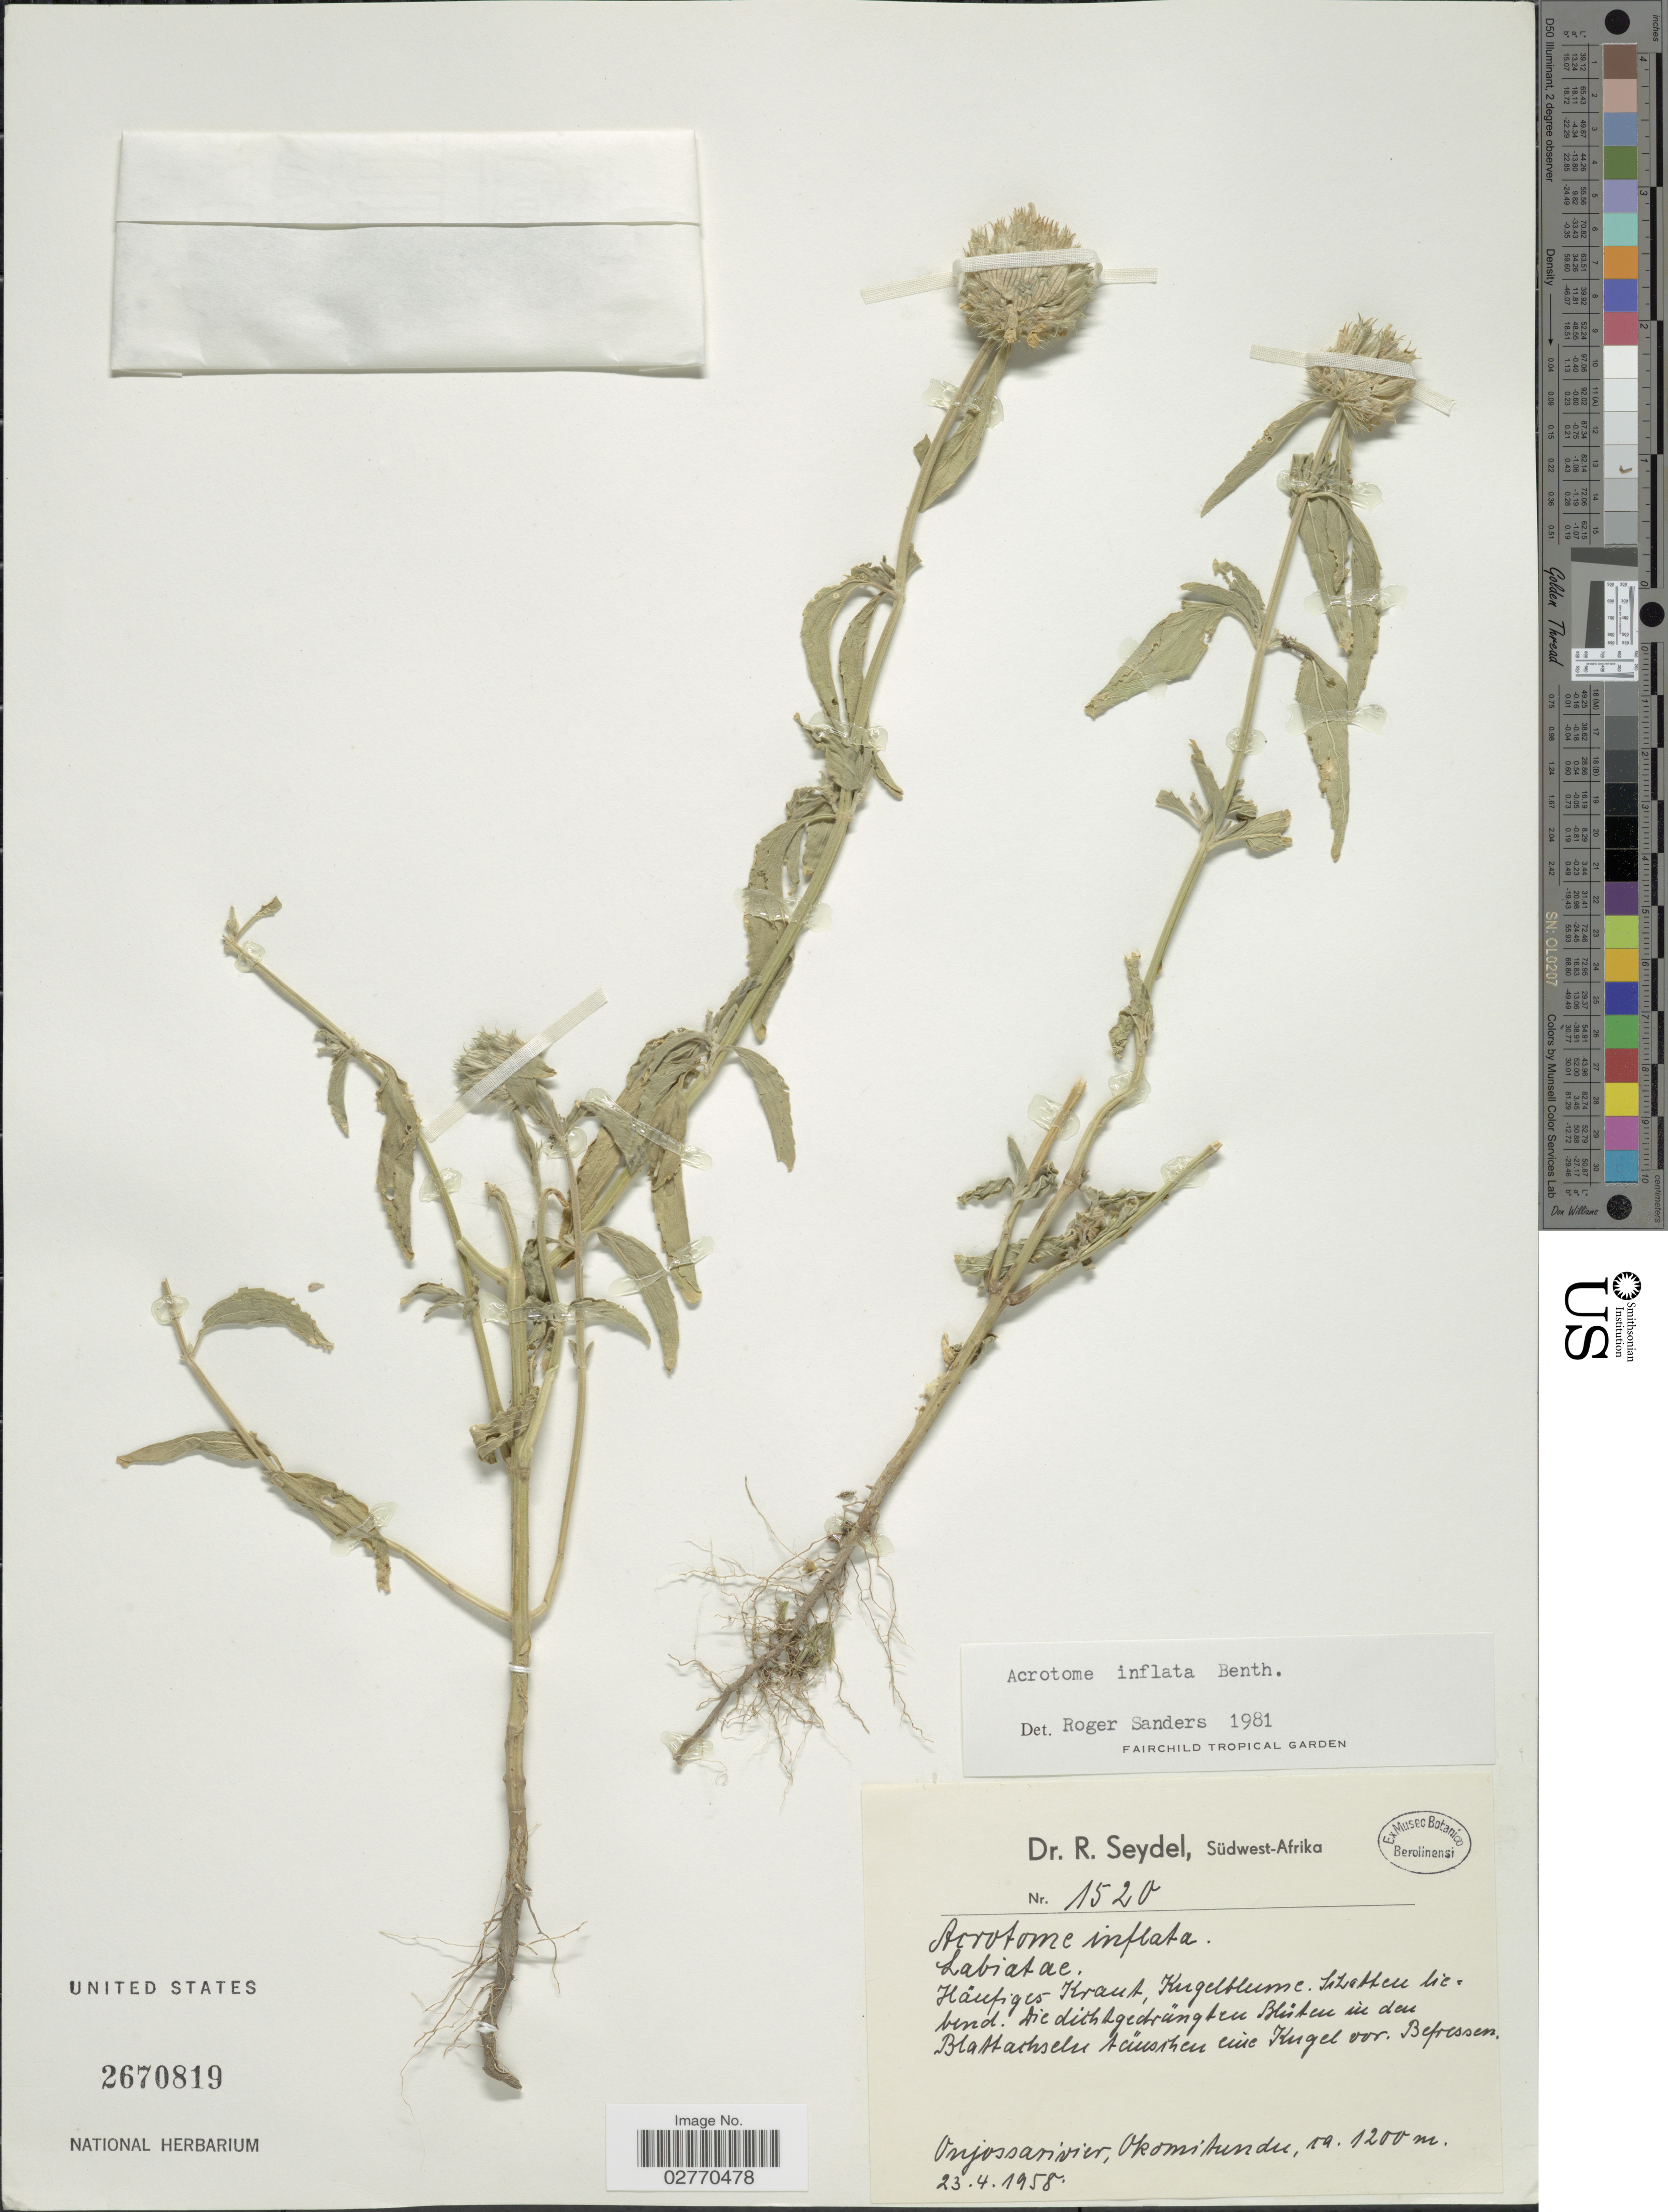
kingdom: Plantae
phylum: Tracheophyta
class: Magnoliopsida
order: Lamiales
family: Lamiaceae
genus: Acrotome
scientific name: Acrotome inflata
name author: Benth.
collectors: R. Seydel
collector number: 1520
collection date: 1958-04-23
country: Namibia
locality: Südwest-Afrika, Onjossarivier, Okomitundu.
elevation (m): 1200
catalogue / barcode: US 2670819